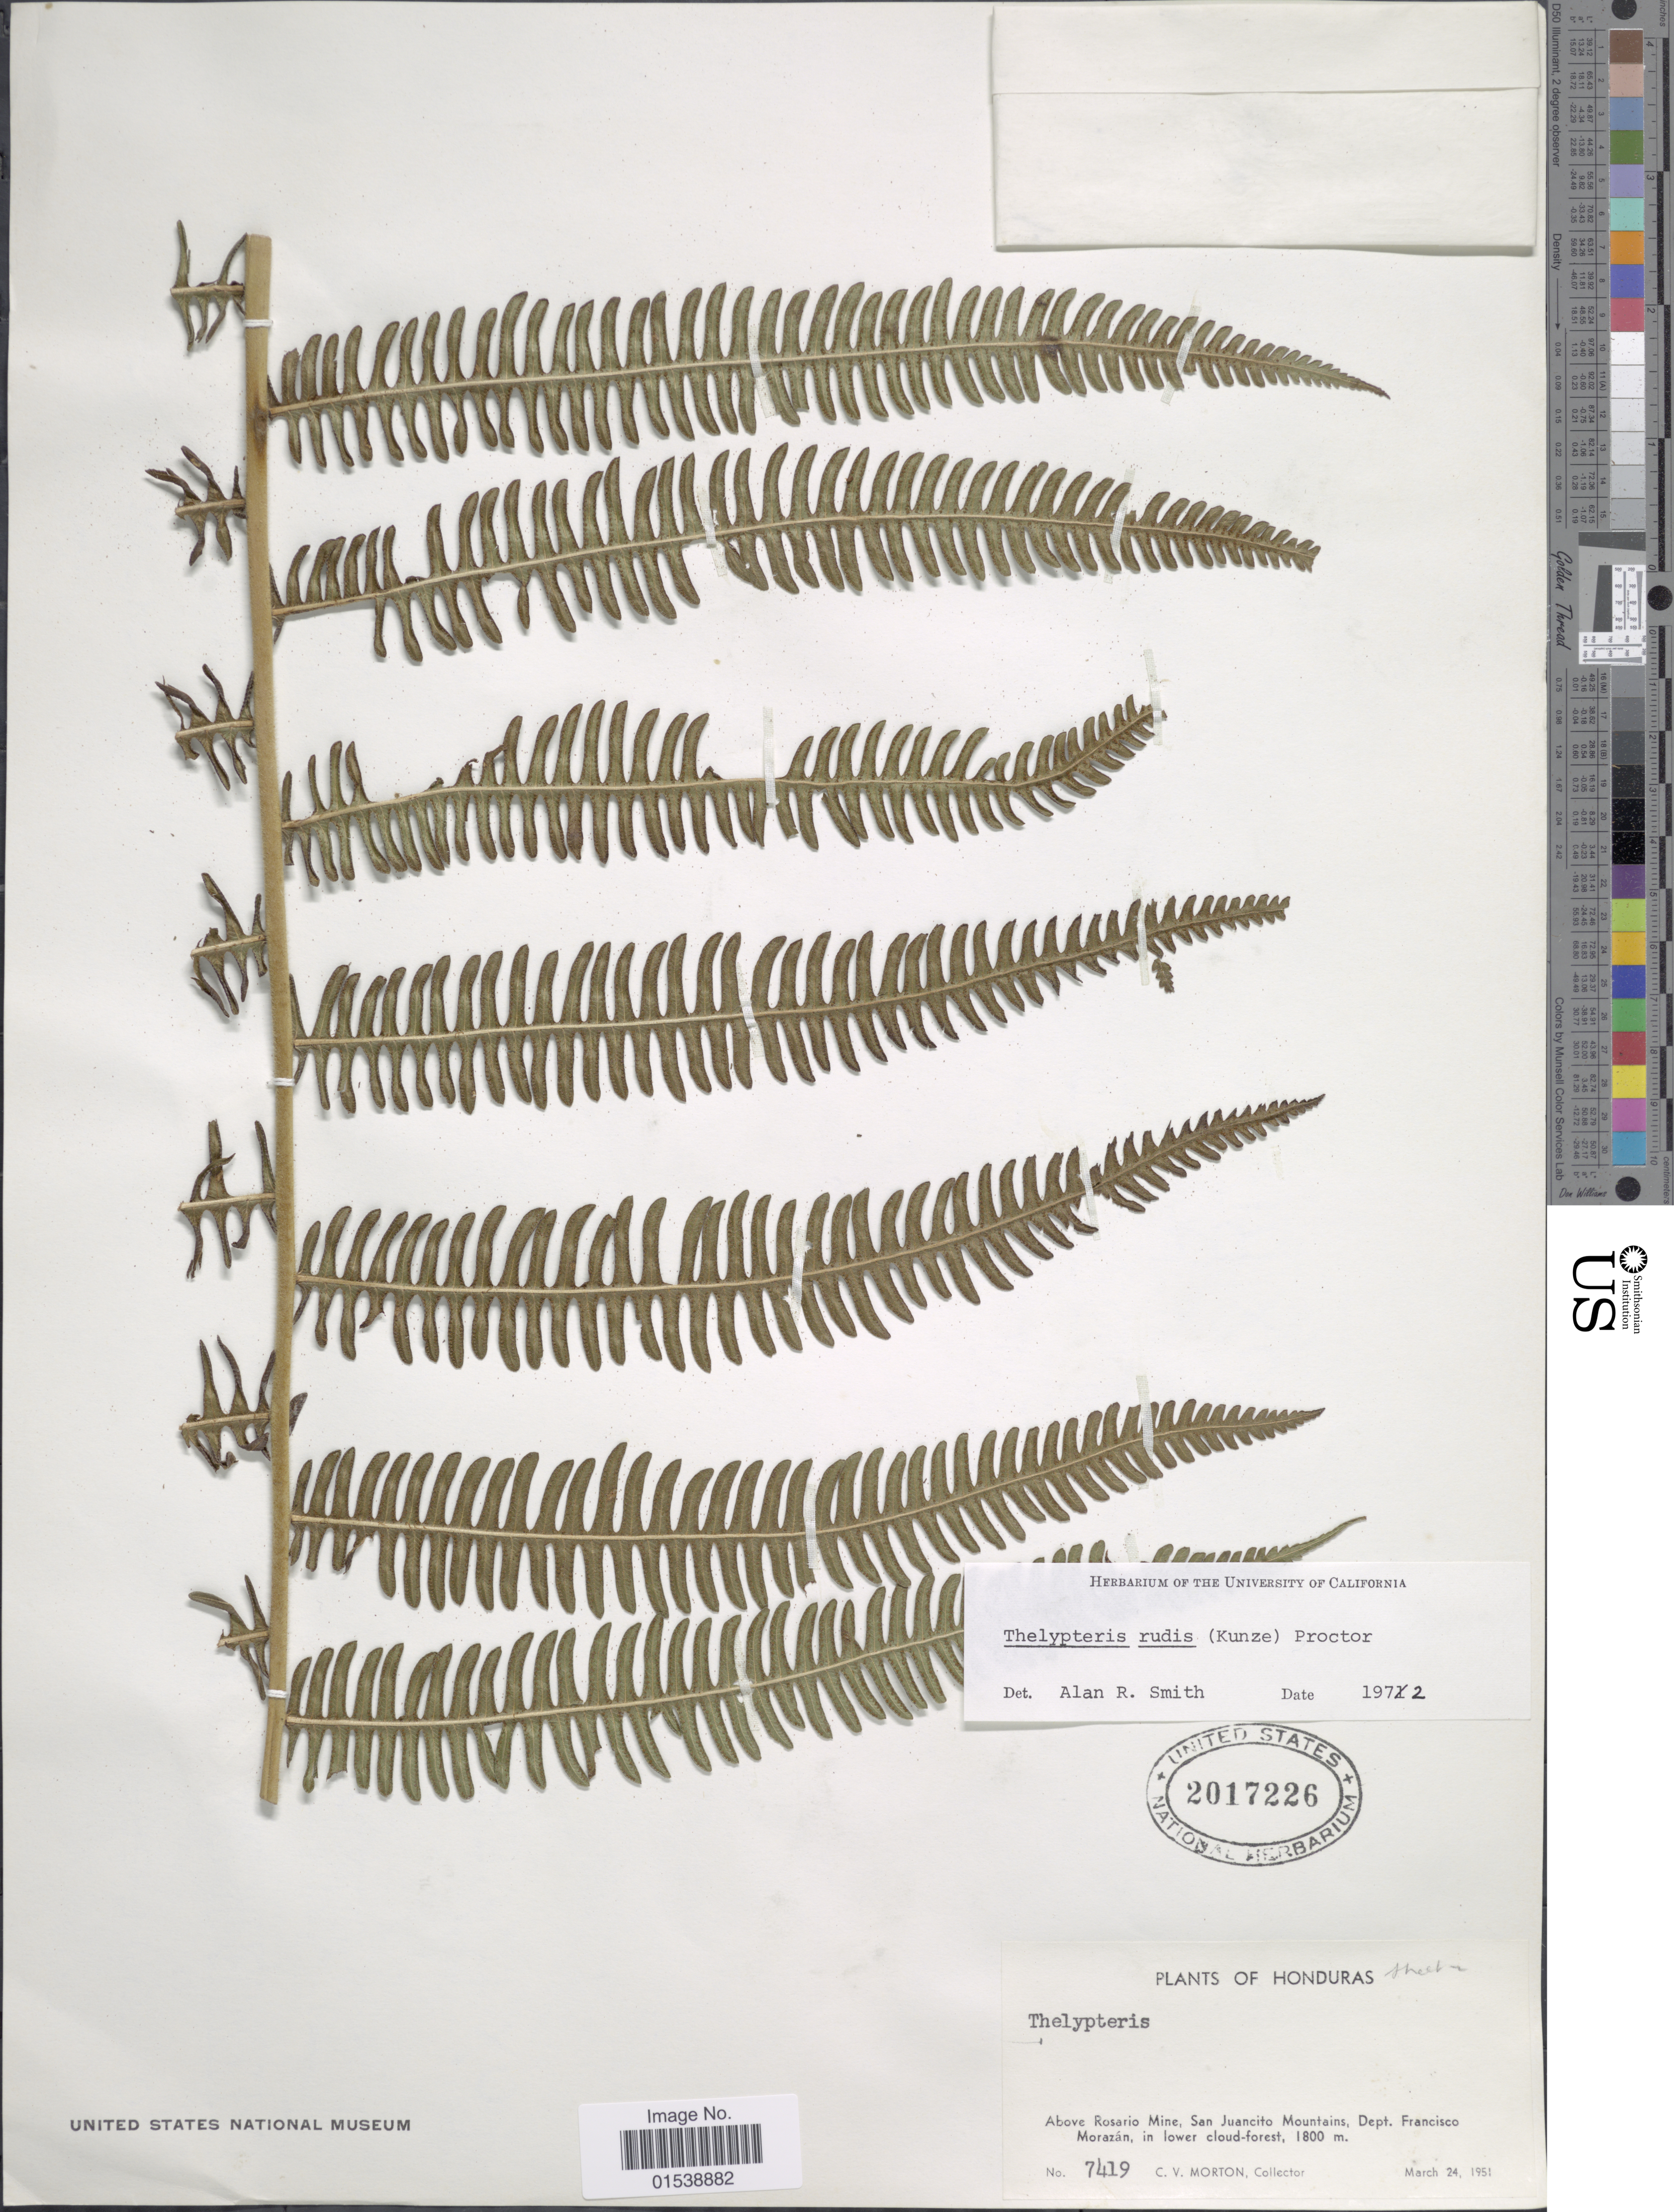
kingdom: Plantae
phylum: Tracheophyta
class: Polypodiopsida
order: Polypodiales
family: Thelypteridaceae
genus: Amauropelta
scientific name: Amauropelta rudis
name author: (Kunze) Pic. Serm.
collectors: C. V. Morton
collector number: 7419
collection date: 1951-03-24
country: Honduras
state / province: Fco. Morazán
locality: Above Rosario Mine, San Juancito Mountains, Dept. Francisco Morazan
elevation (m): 1800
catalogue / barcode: US 2017226